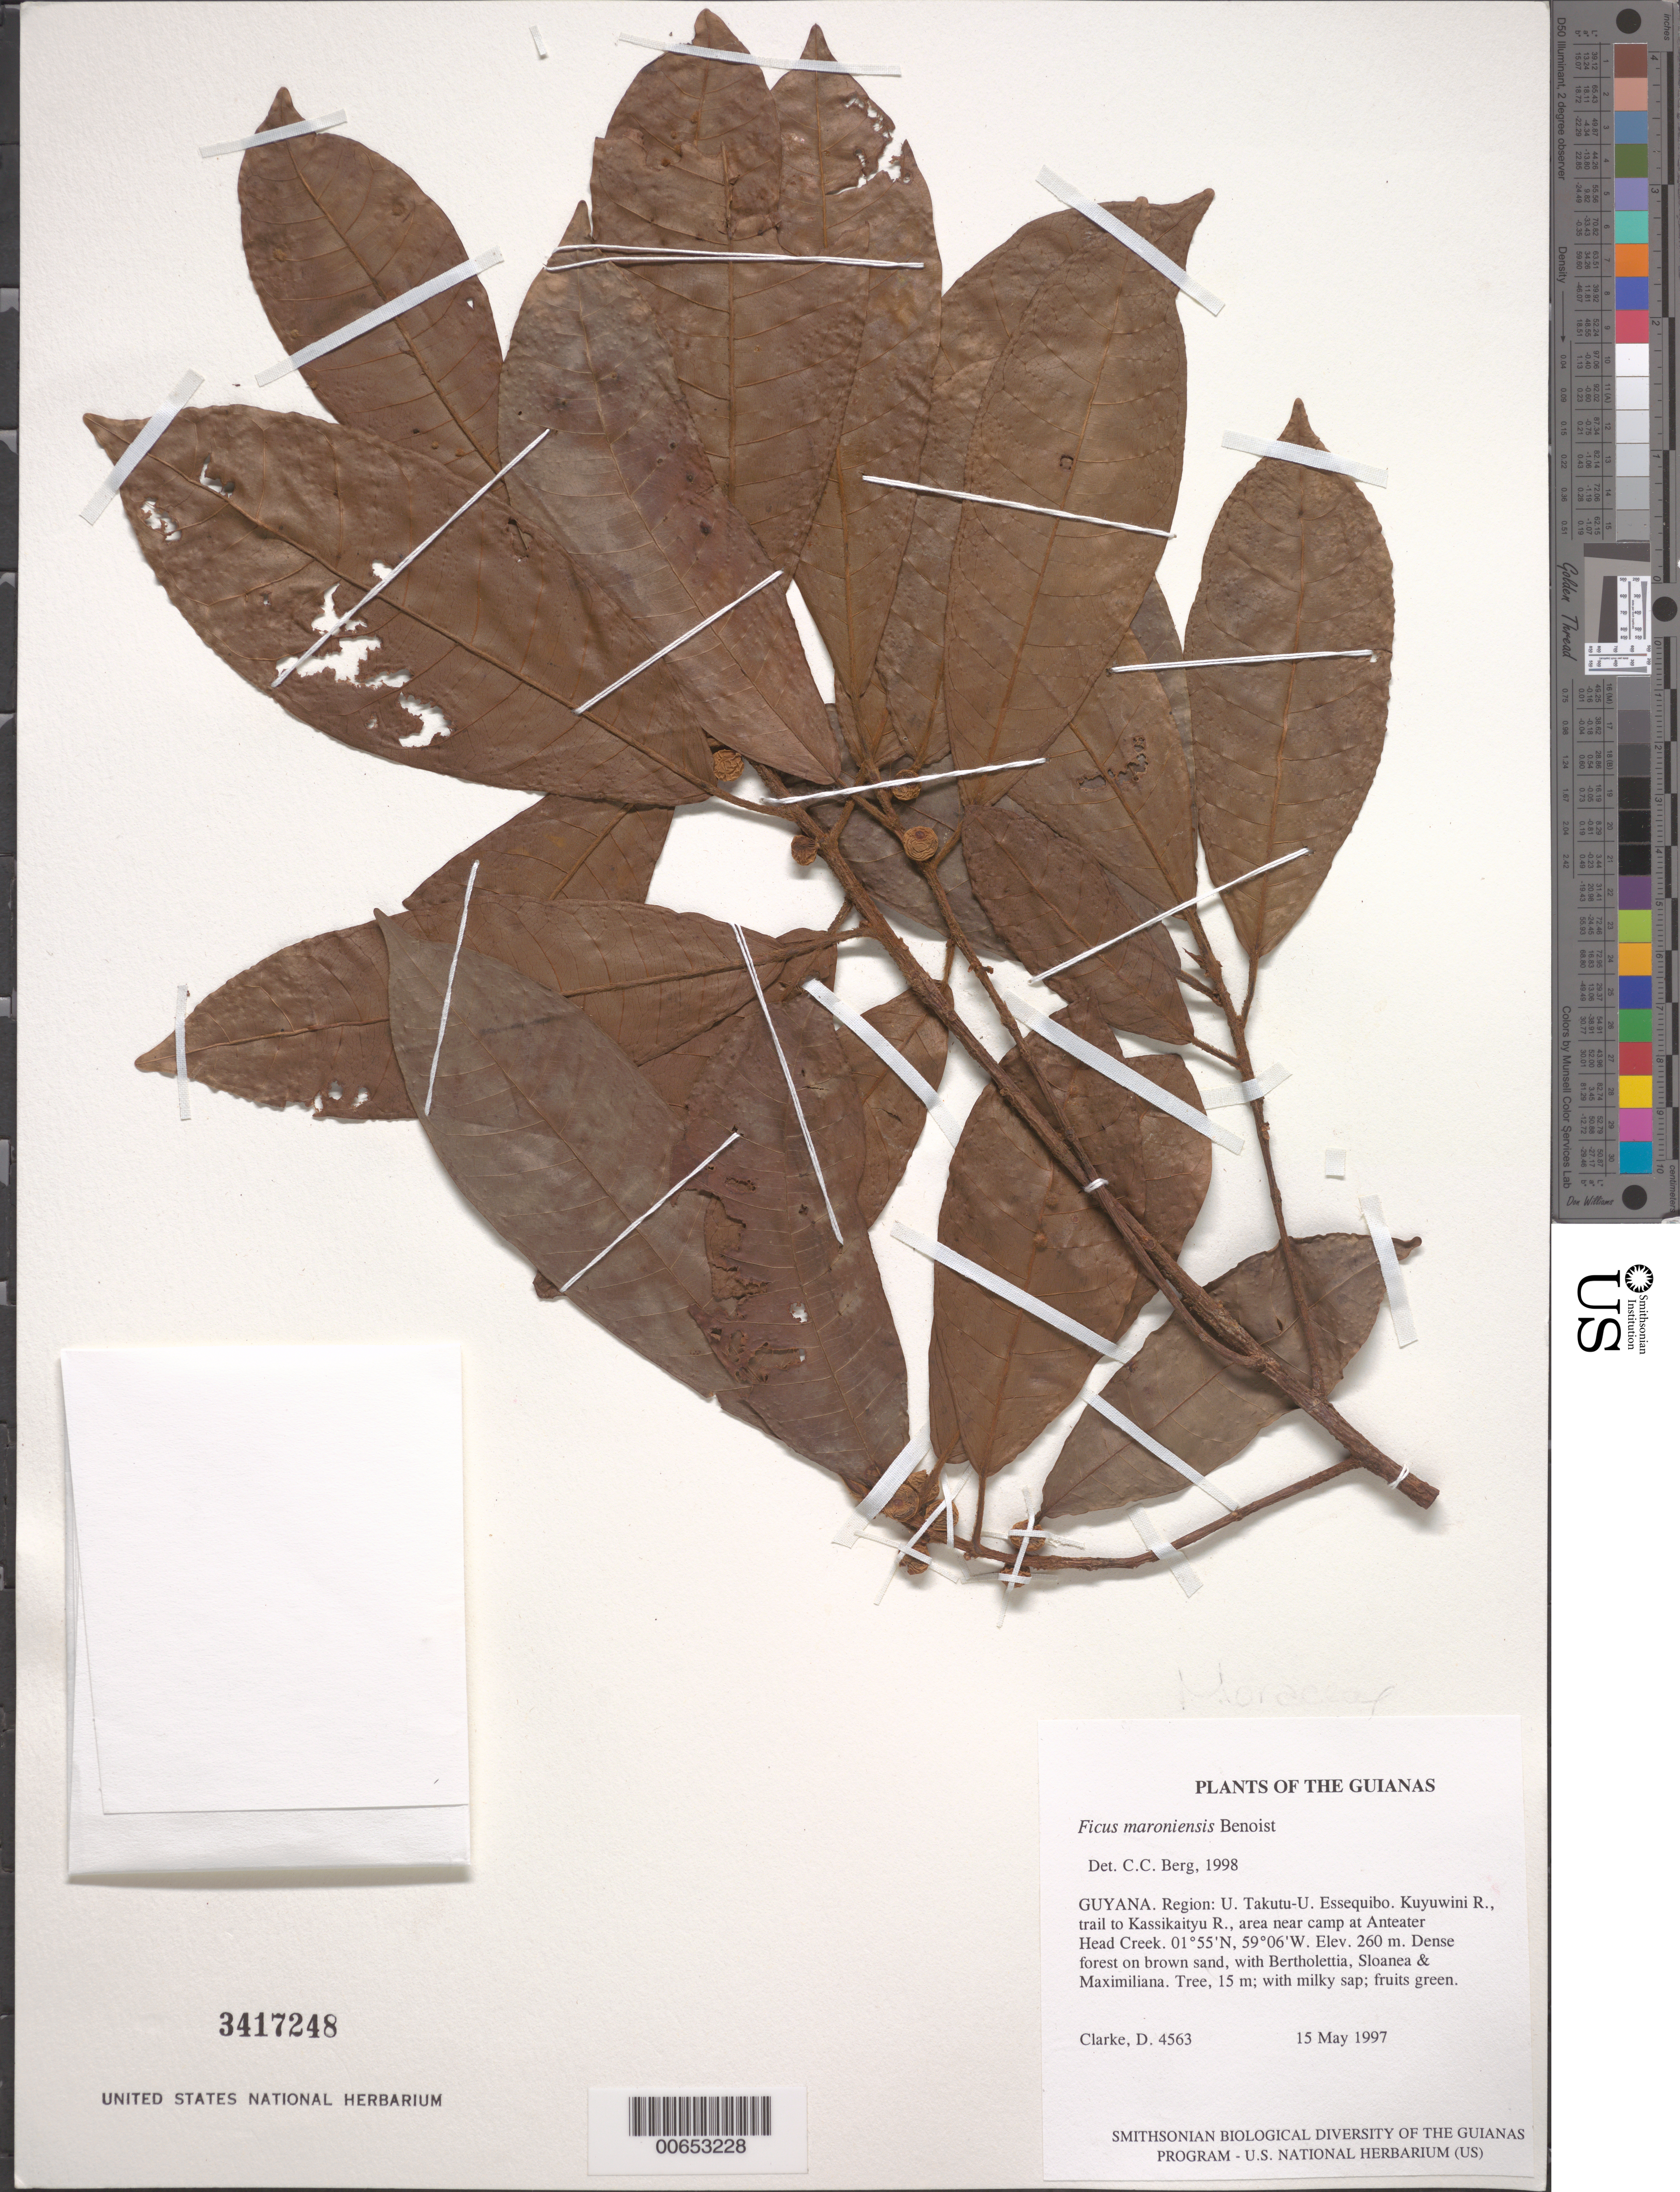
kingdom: Plantae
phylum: Tracheophyta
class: Magnoliopsida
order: Rosales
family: Moraceae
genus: Ficus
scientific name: Ficus maroniensis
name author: Benoist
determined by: Berg, C. C.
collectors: H. D. Clarke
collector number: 4563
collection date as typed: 15 May 1997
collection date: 1997-05-15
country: Guyana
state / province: U. Takutu-U. Essequibo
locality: Kuyuwini R., trail to Kassikaityu R., area near camp at Anteater Head Creek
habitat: Dense forest on brown sand, with Bertholettia, Sloanea & Maximiliana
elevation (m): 260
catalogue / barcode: US 3417248